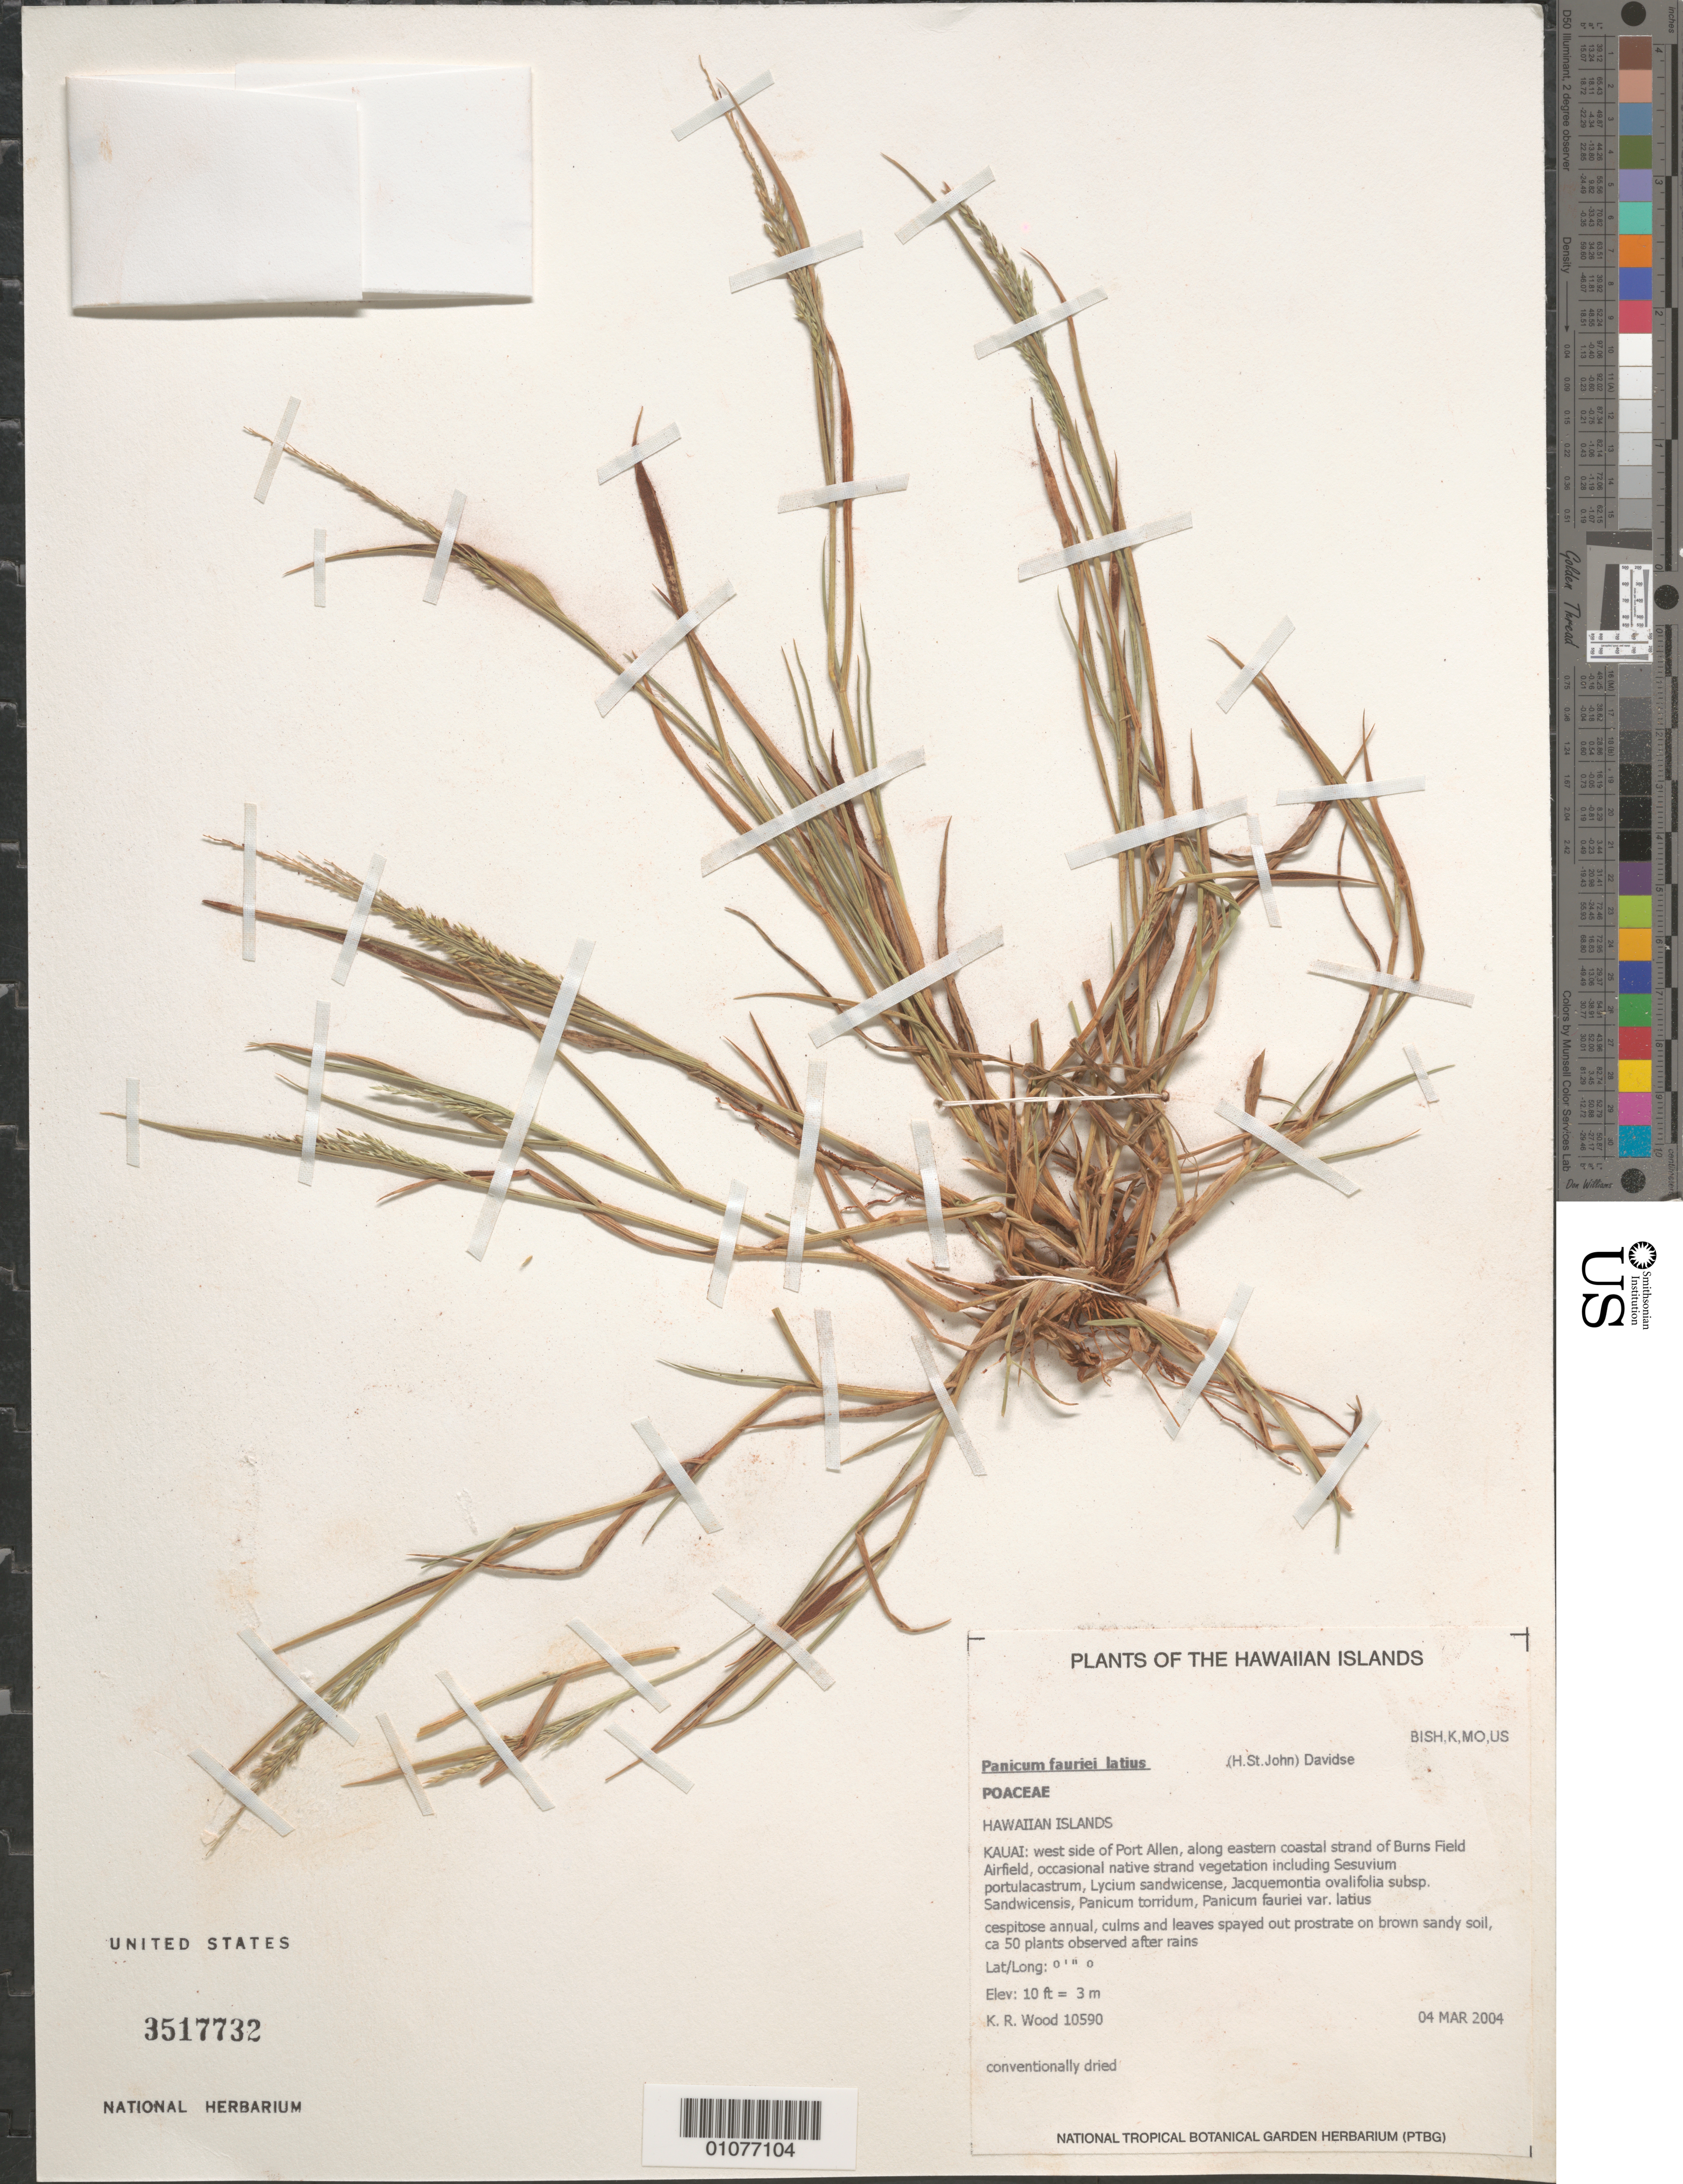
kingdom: Plantae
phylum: Tracheophyta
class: Liliopsida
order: Poales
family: Poaceae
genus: Panicum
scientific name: Panicum fauriei var. latius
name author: (H. St. John) Davidse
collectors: K. R. Wood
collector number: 10590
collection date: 2004-03-04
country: United States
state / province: Hawaii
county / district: Kaui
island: Kaua'i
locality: W side of Port Allen, along eastern coastal strand of Burns Field Airfield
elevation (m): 3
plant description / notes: Conventionally dried.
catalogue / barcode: US 3517732